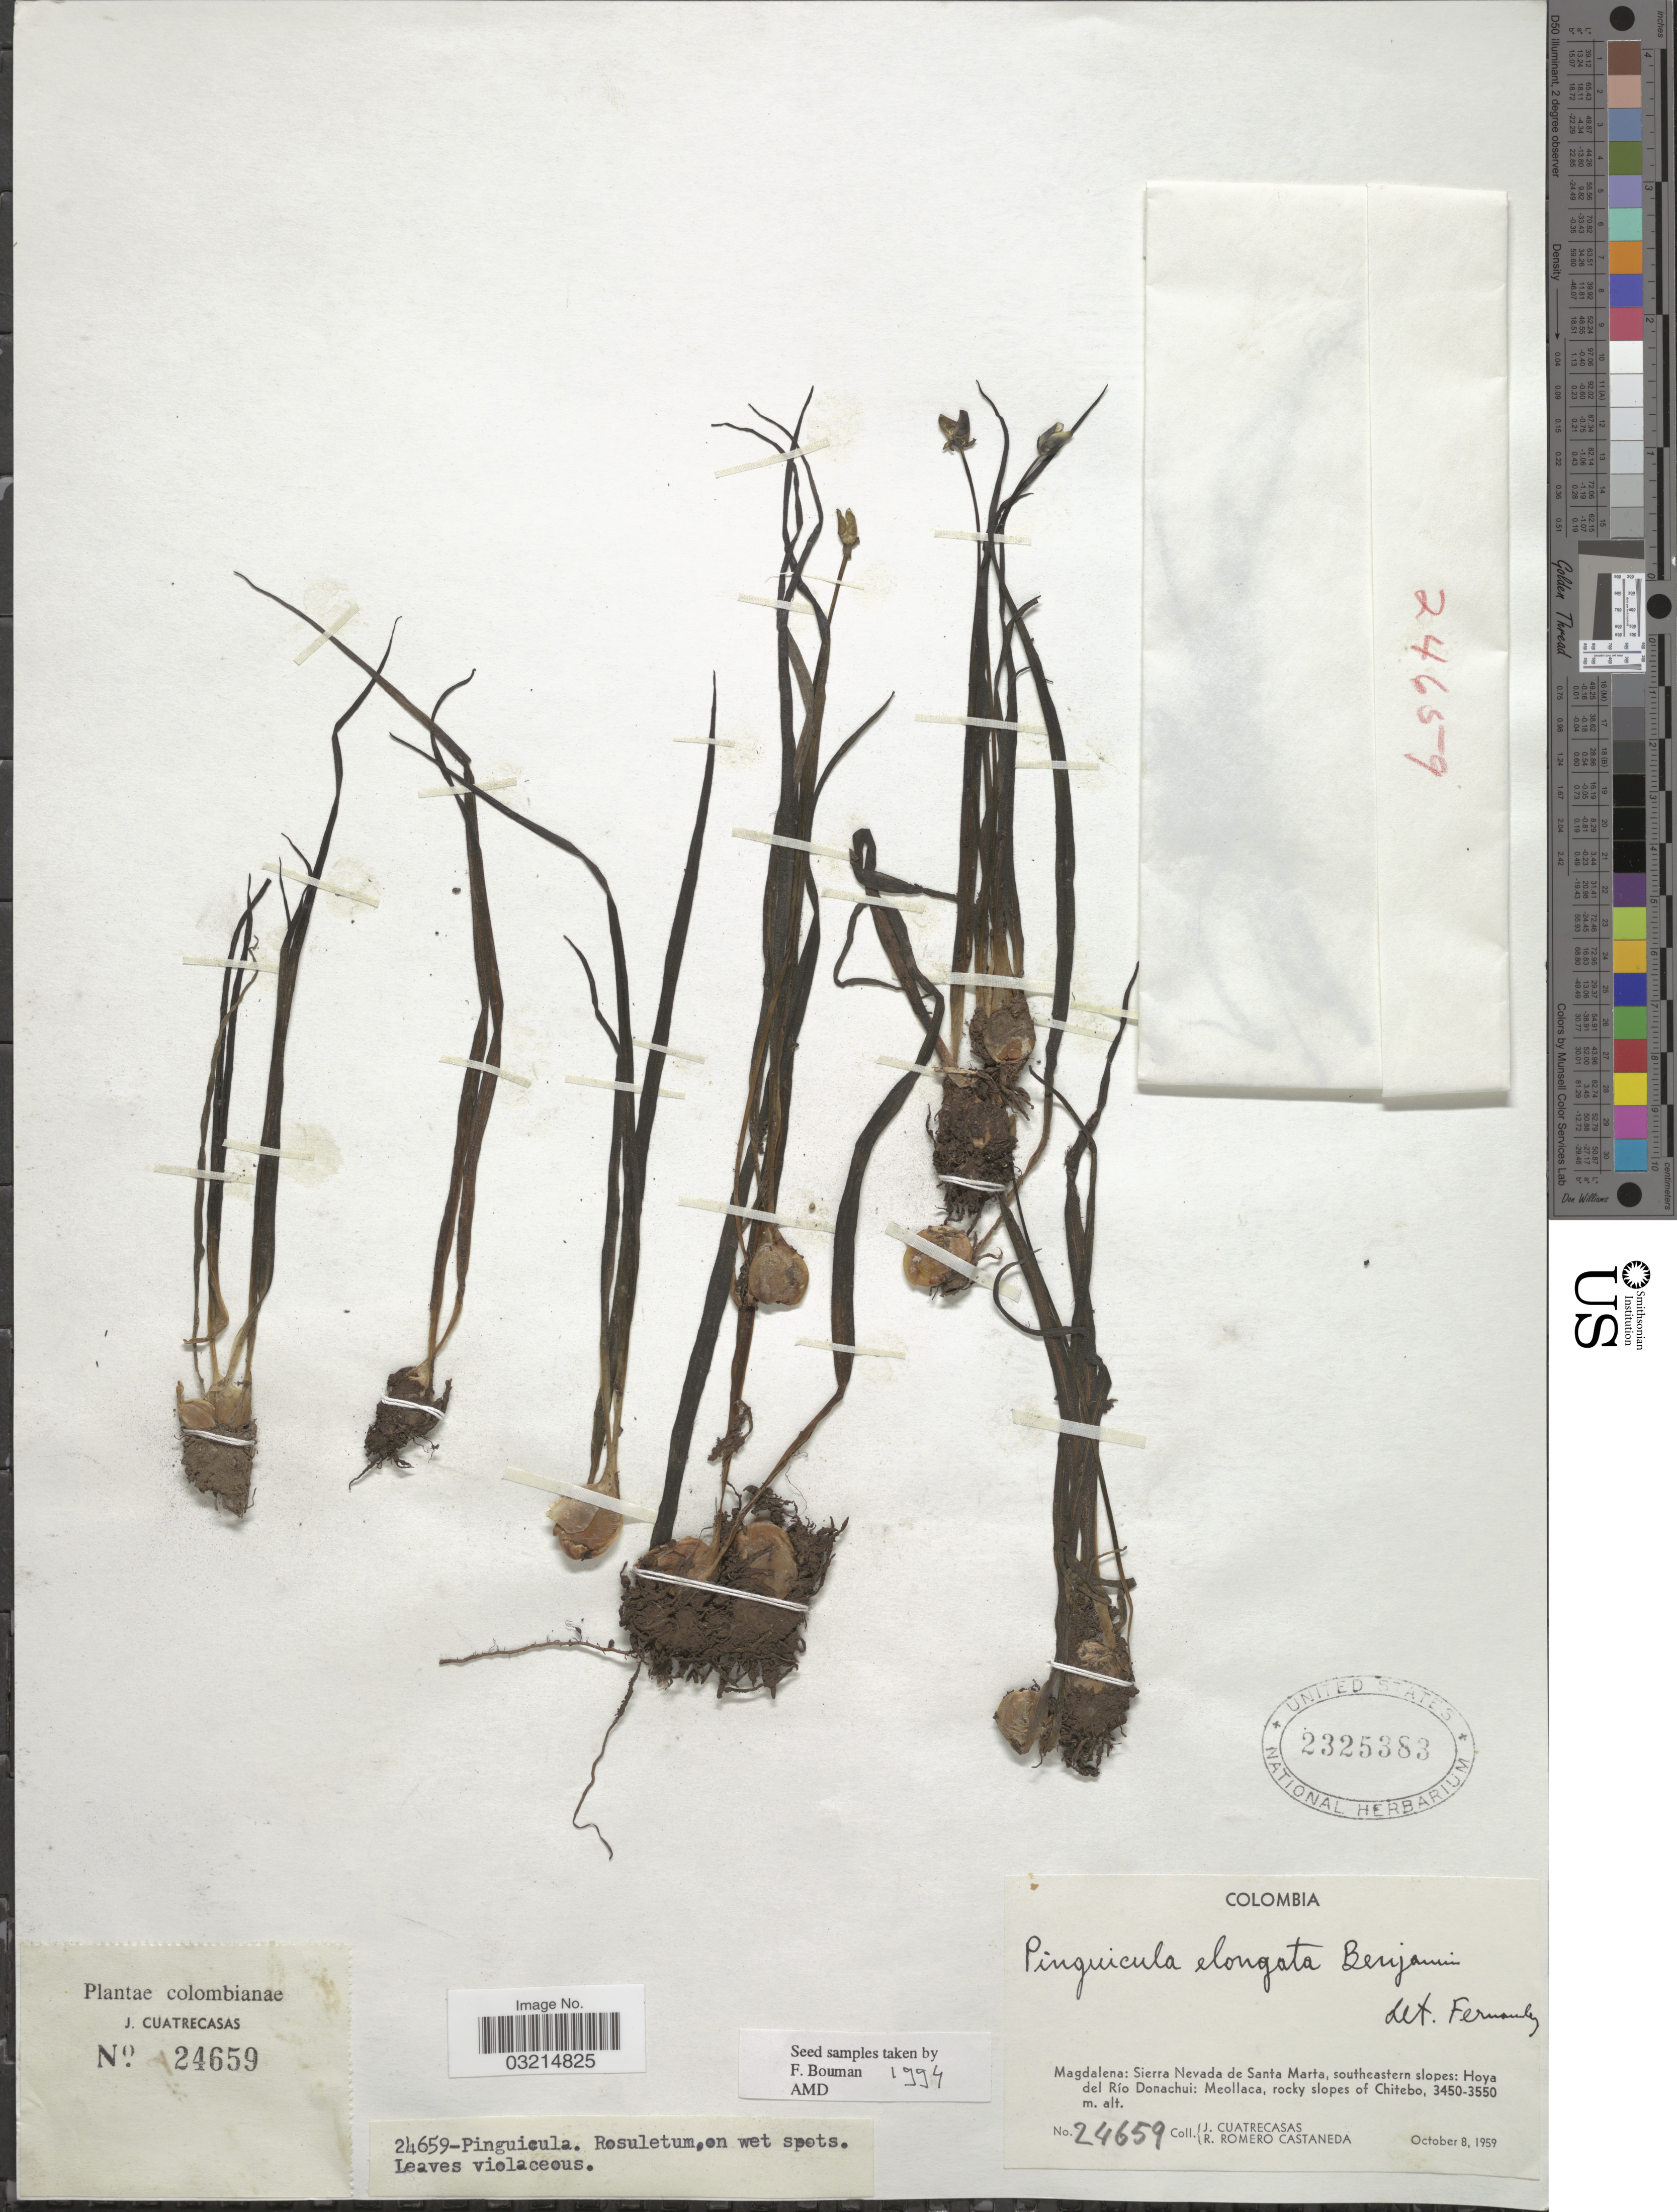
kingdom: Plantae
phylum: Tracheophyta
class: Magnoliopsida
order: Lamiales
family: Lentibulariaceae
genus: Pinguicula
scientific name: Pinguicula elongata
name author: Benj.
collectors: J. Cuatrecasas & R. Romero Castañeda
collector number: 24659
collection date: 1959-10-08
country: Colombia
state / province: Magdalena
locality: Sierra Nevada de Santa Marta, southeastern slopes: Hoya del Río Donachui: Meollaca, rocky slopes of Chitebo.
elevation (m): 3450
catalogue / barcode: US 2325383